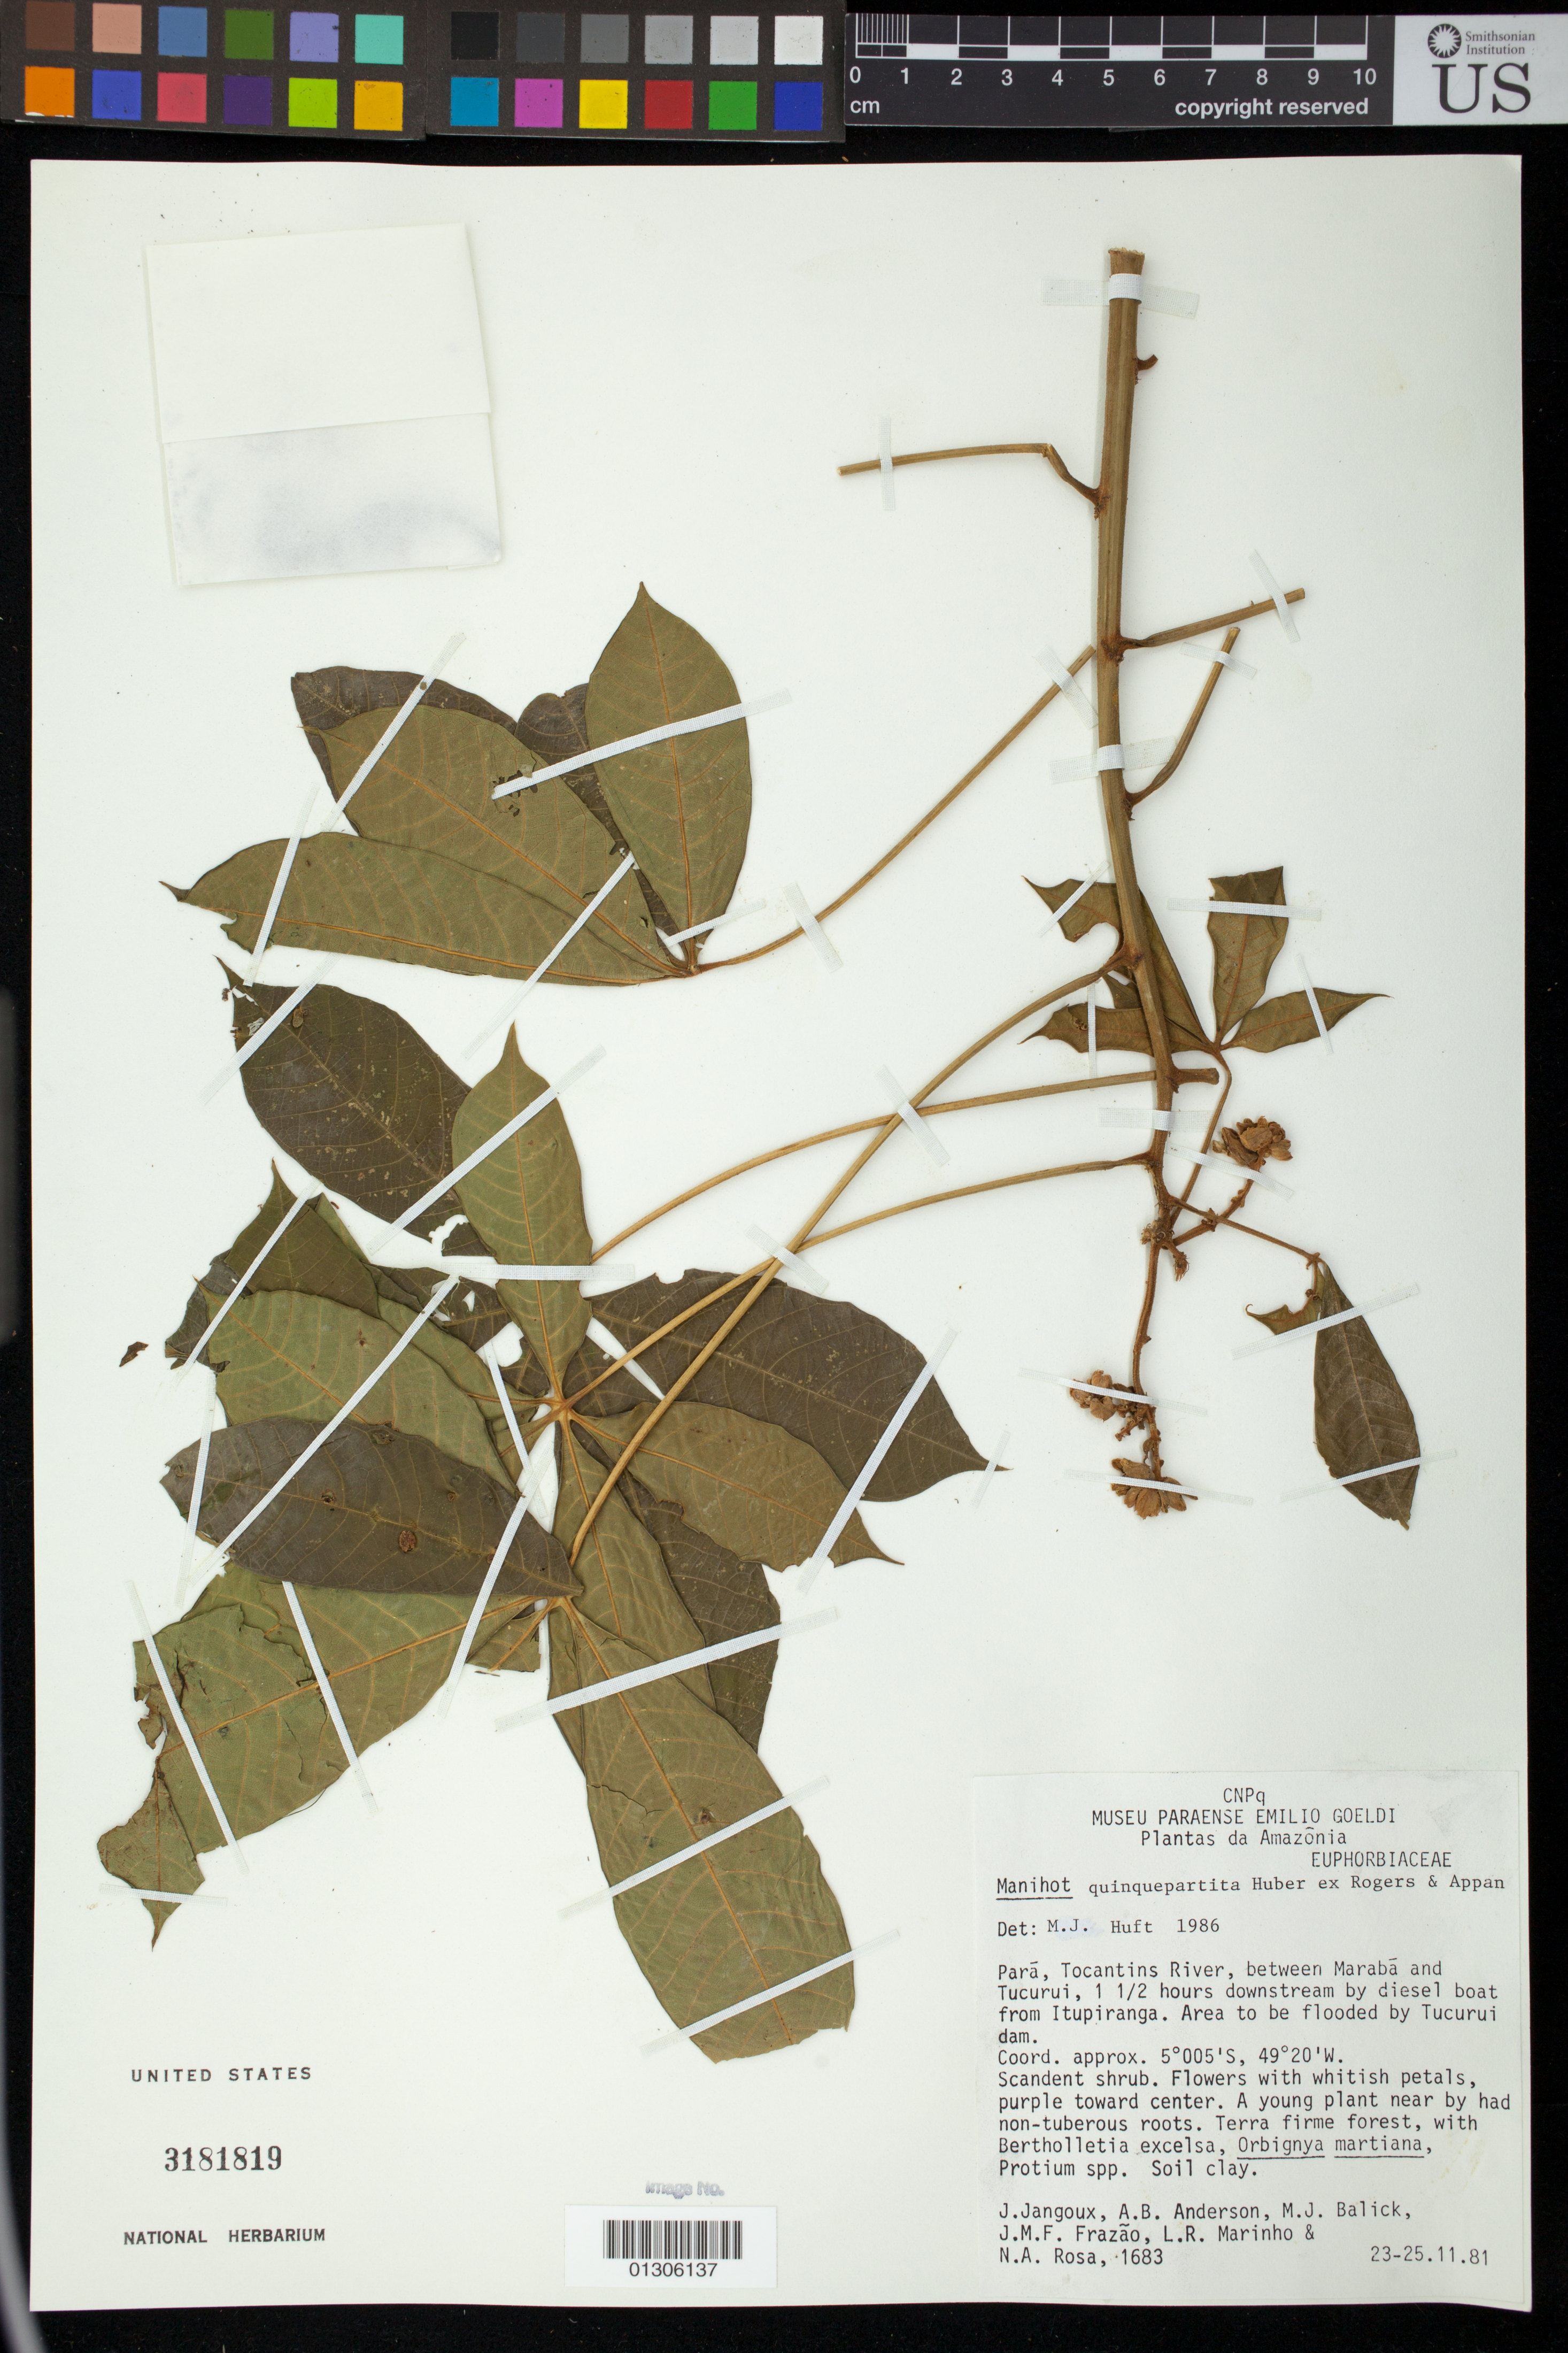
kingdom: Plantae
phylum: Tracheophyta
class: Magnoliopsida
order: Malpighiales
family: Euphorbiaceae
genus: Manihot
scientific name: Manihot quinquepartita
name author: Huber ex D.J. Rogers & Appan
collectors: J. I. Jangoux, A. B. Anderson, M. J. Balick, J. Frazao, L. R. Marinho & N. A. Rosa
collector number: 1683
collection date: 1981-11-23/1981-11-25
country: Brazil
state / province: Pará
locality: Tocantins River, between Maraba and Tucurui, 1 1/2 hours downstream by diesel boat from Itupiranga. Area to be flooded by Tucurui dam.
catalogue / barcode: US 3181819